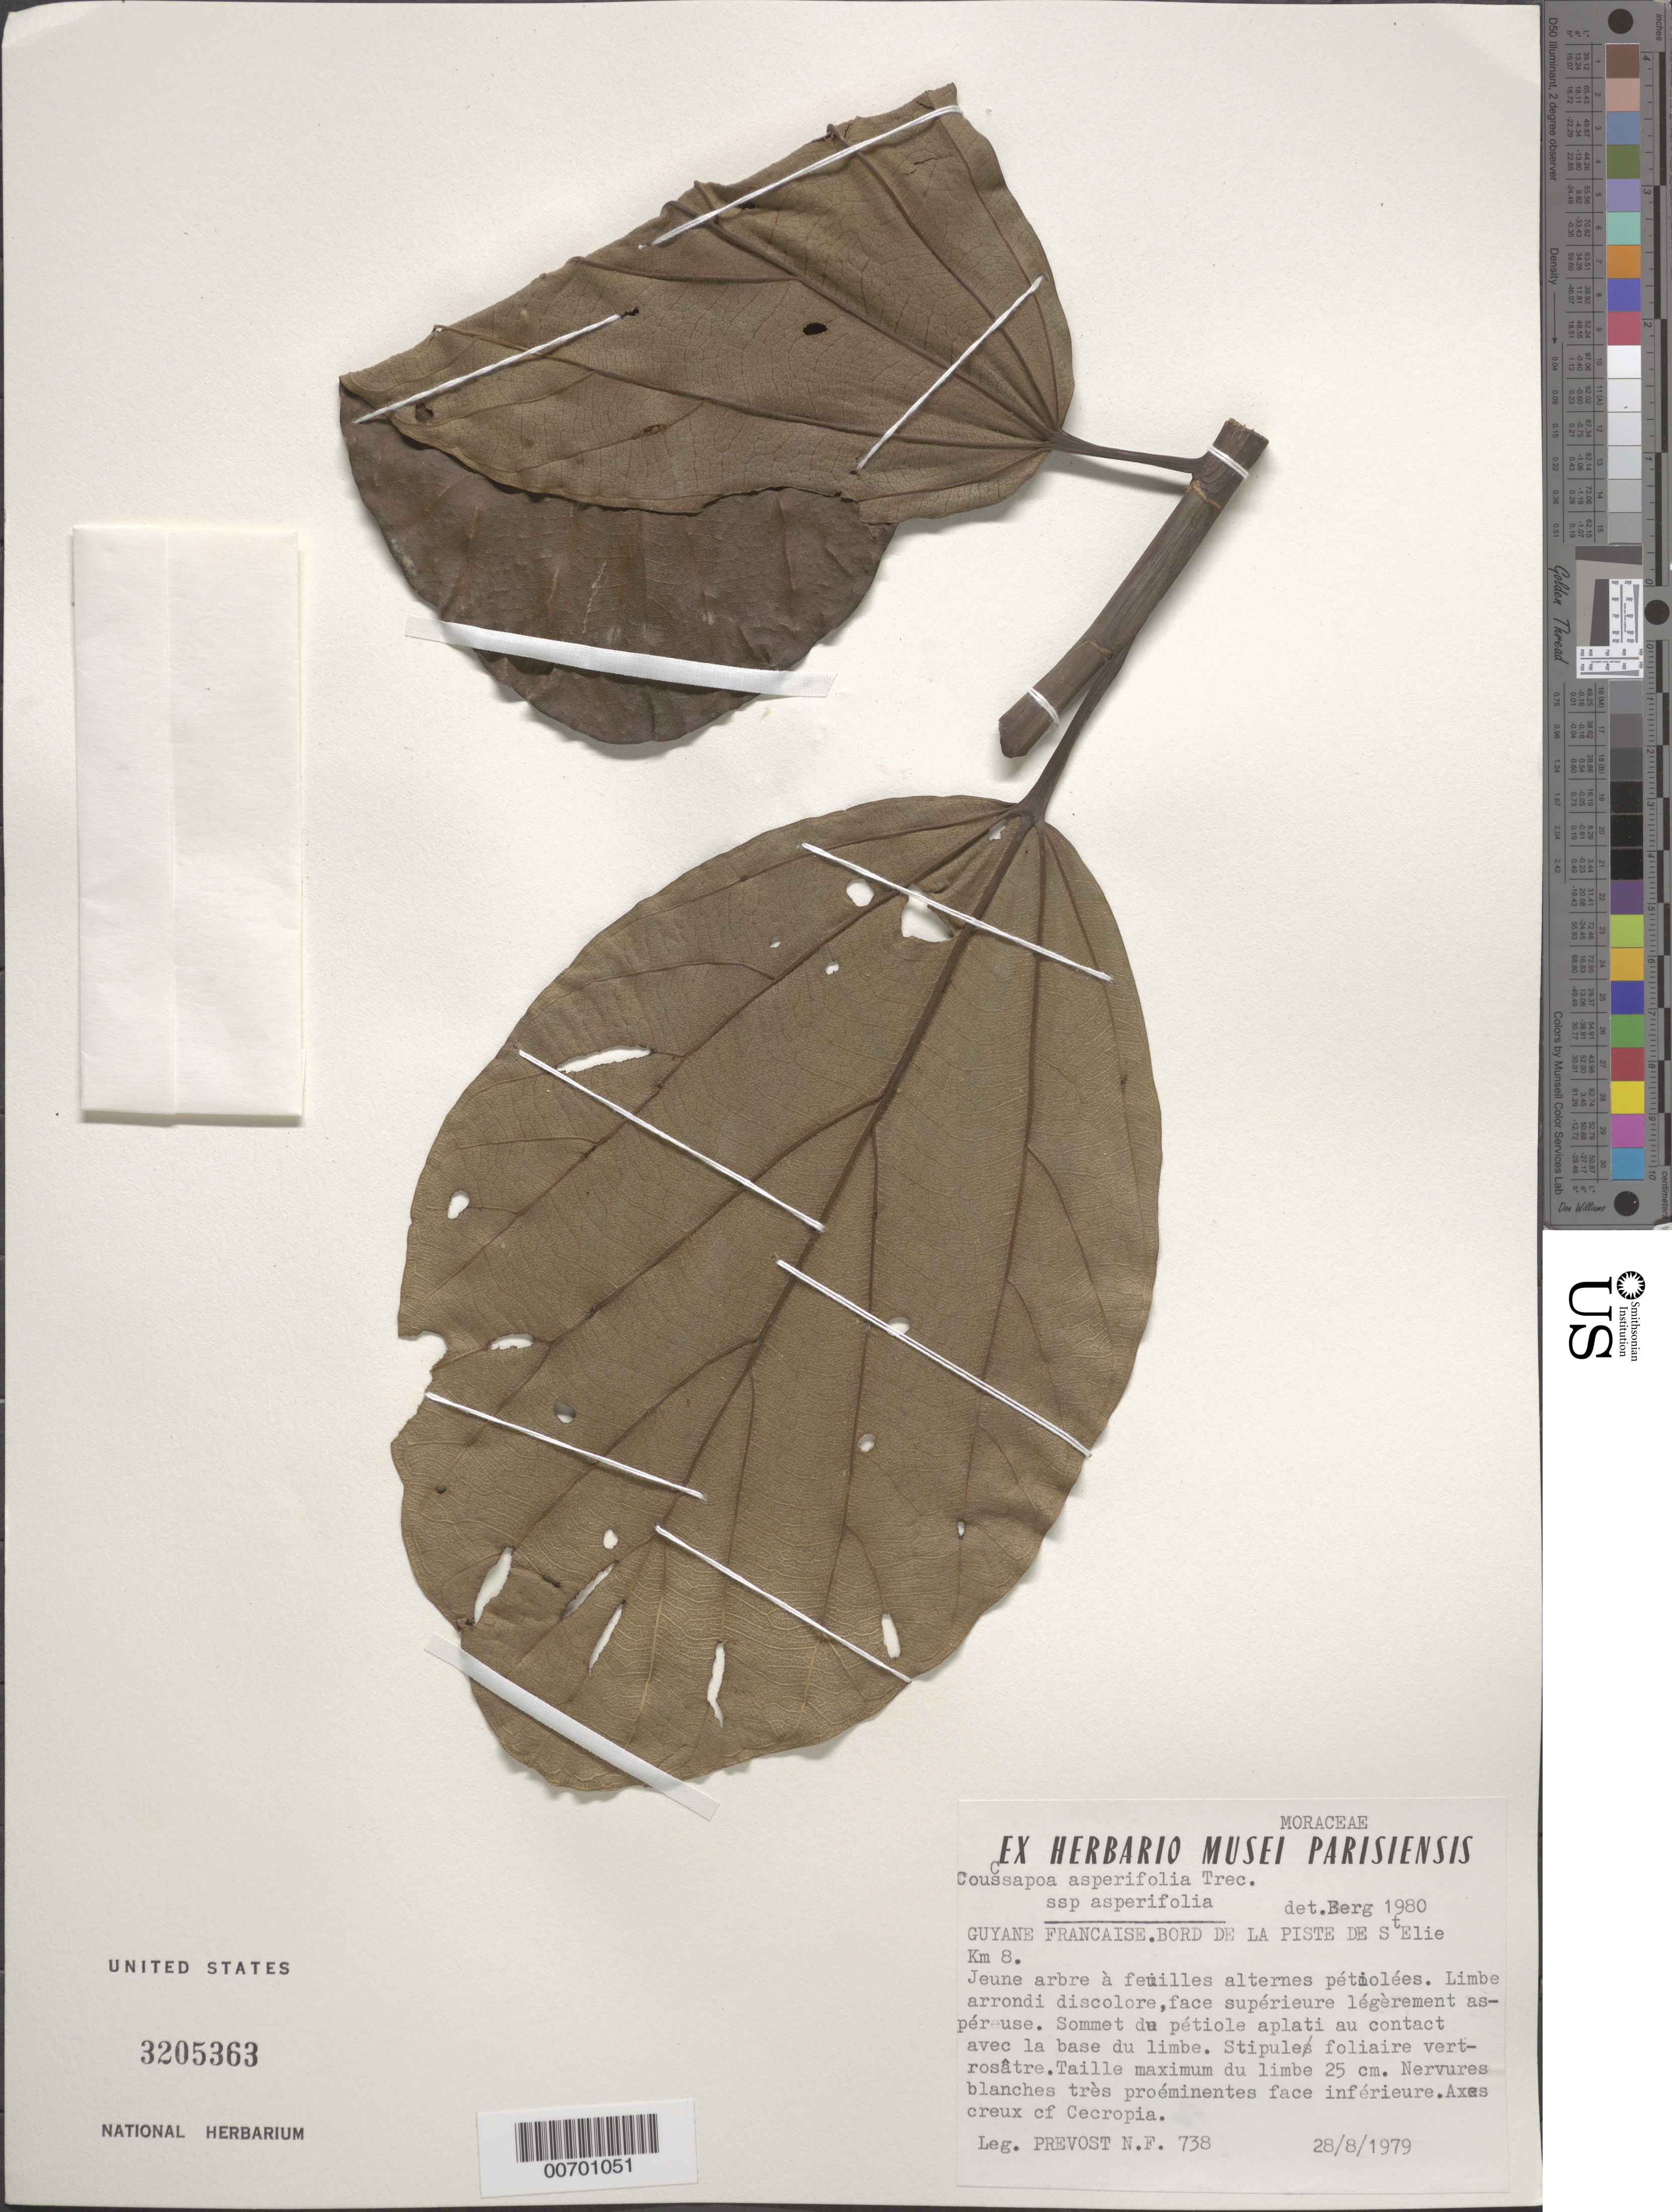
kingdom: Plantae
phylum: Tracheophyta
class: Magnoliopsida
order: Rosales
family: Urticaceae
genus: Coussapoa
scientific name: Coussapoa asperifolia subsp. asperifolia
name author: Trécul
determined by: Berg, C. C.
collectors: M.-F. Prévost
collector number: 738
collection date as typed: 28-Aug-79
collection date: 1979-08-28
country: French Guiana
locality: Piste de Saint-Élie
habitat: Along trail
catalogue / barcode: US 3205363